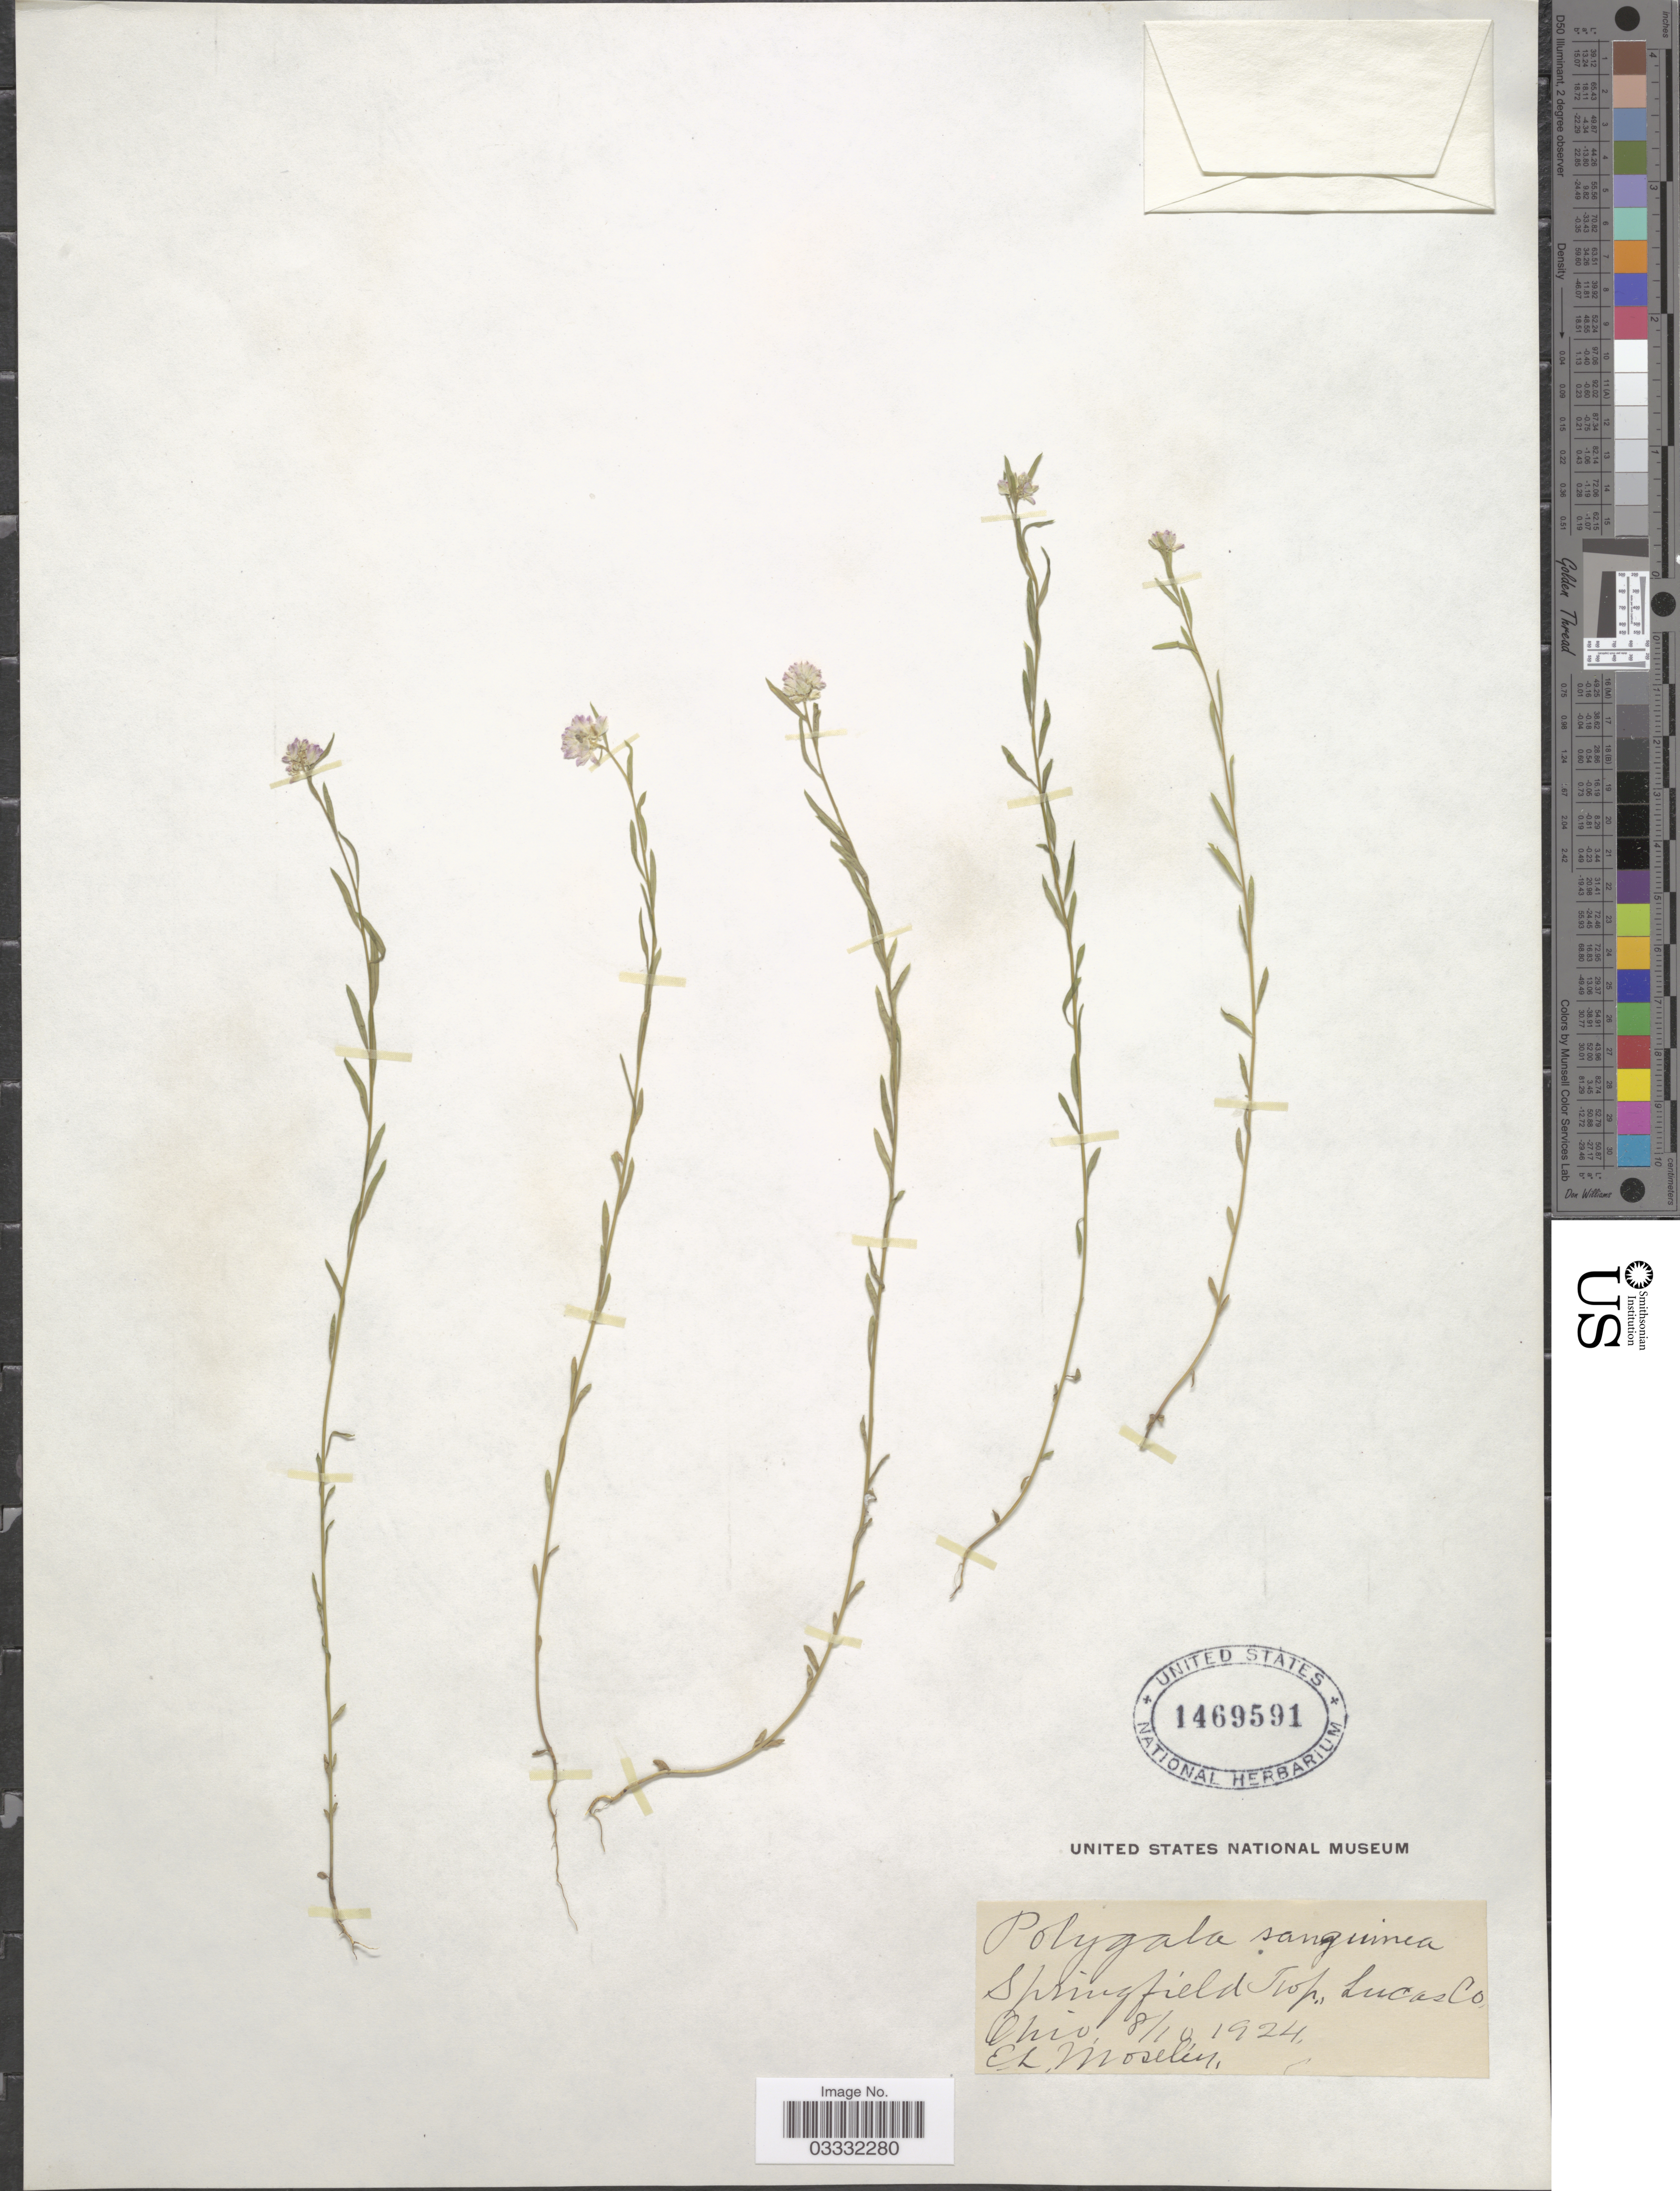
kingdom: Plantae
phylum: Tracheophyta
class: Magnoliopsida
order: Fabales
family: Polygalaceae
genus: Polygala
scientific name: Polygala sanguinea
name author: L.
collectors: E. Moseley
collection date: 1924-08-10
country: United States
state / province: Ohio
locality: Springfield Top, Lucas Co.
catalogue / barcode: US 1469591